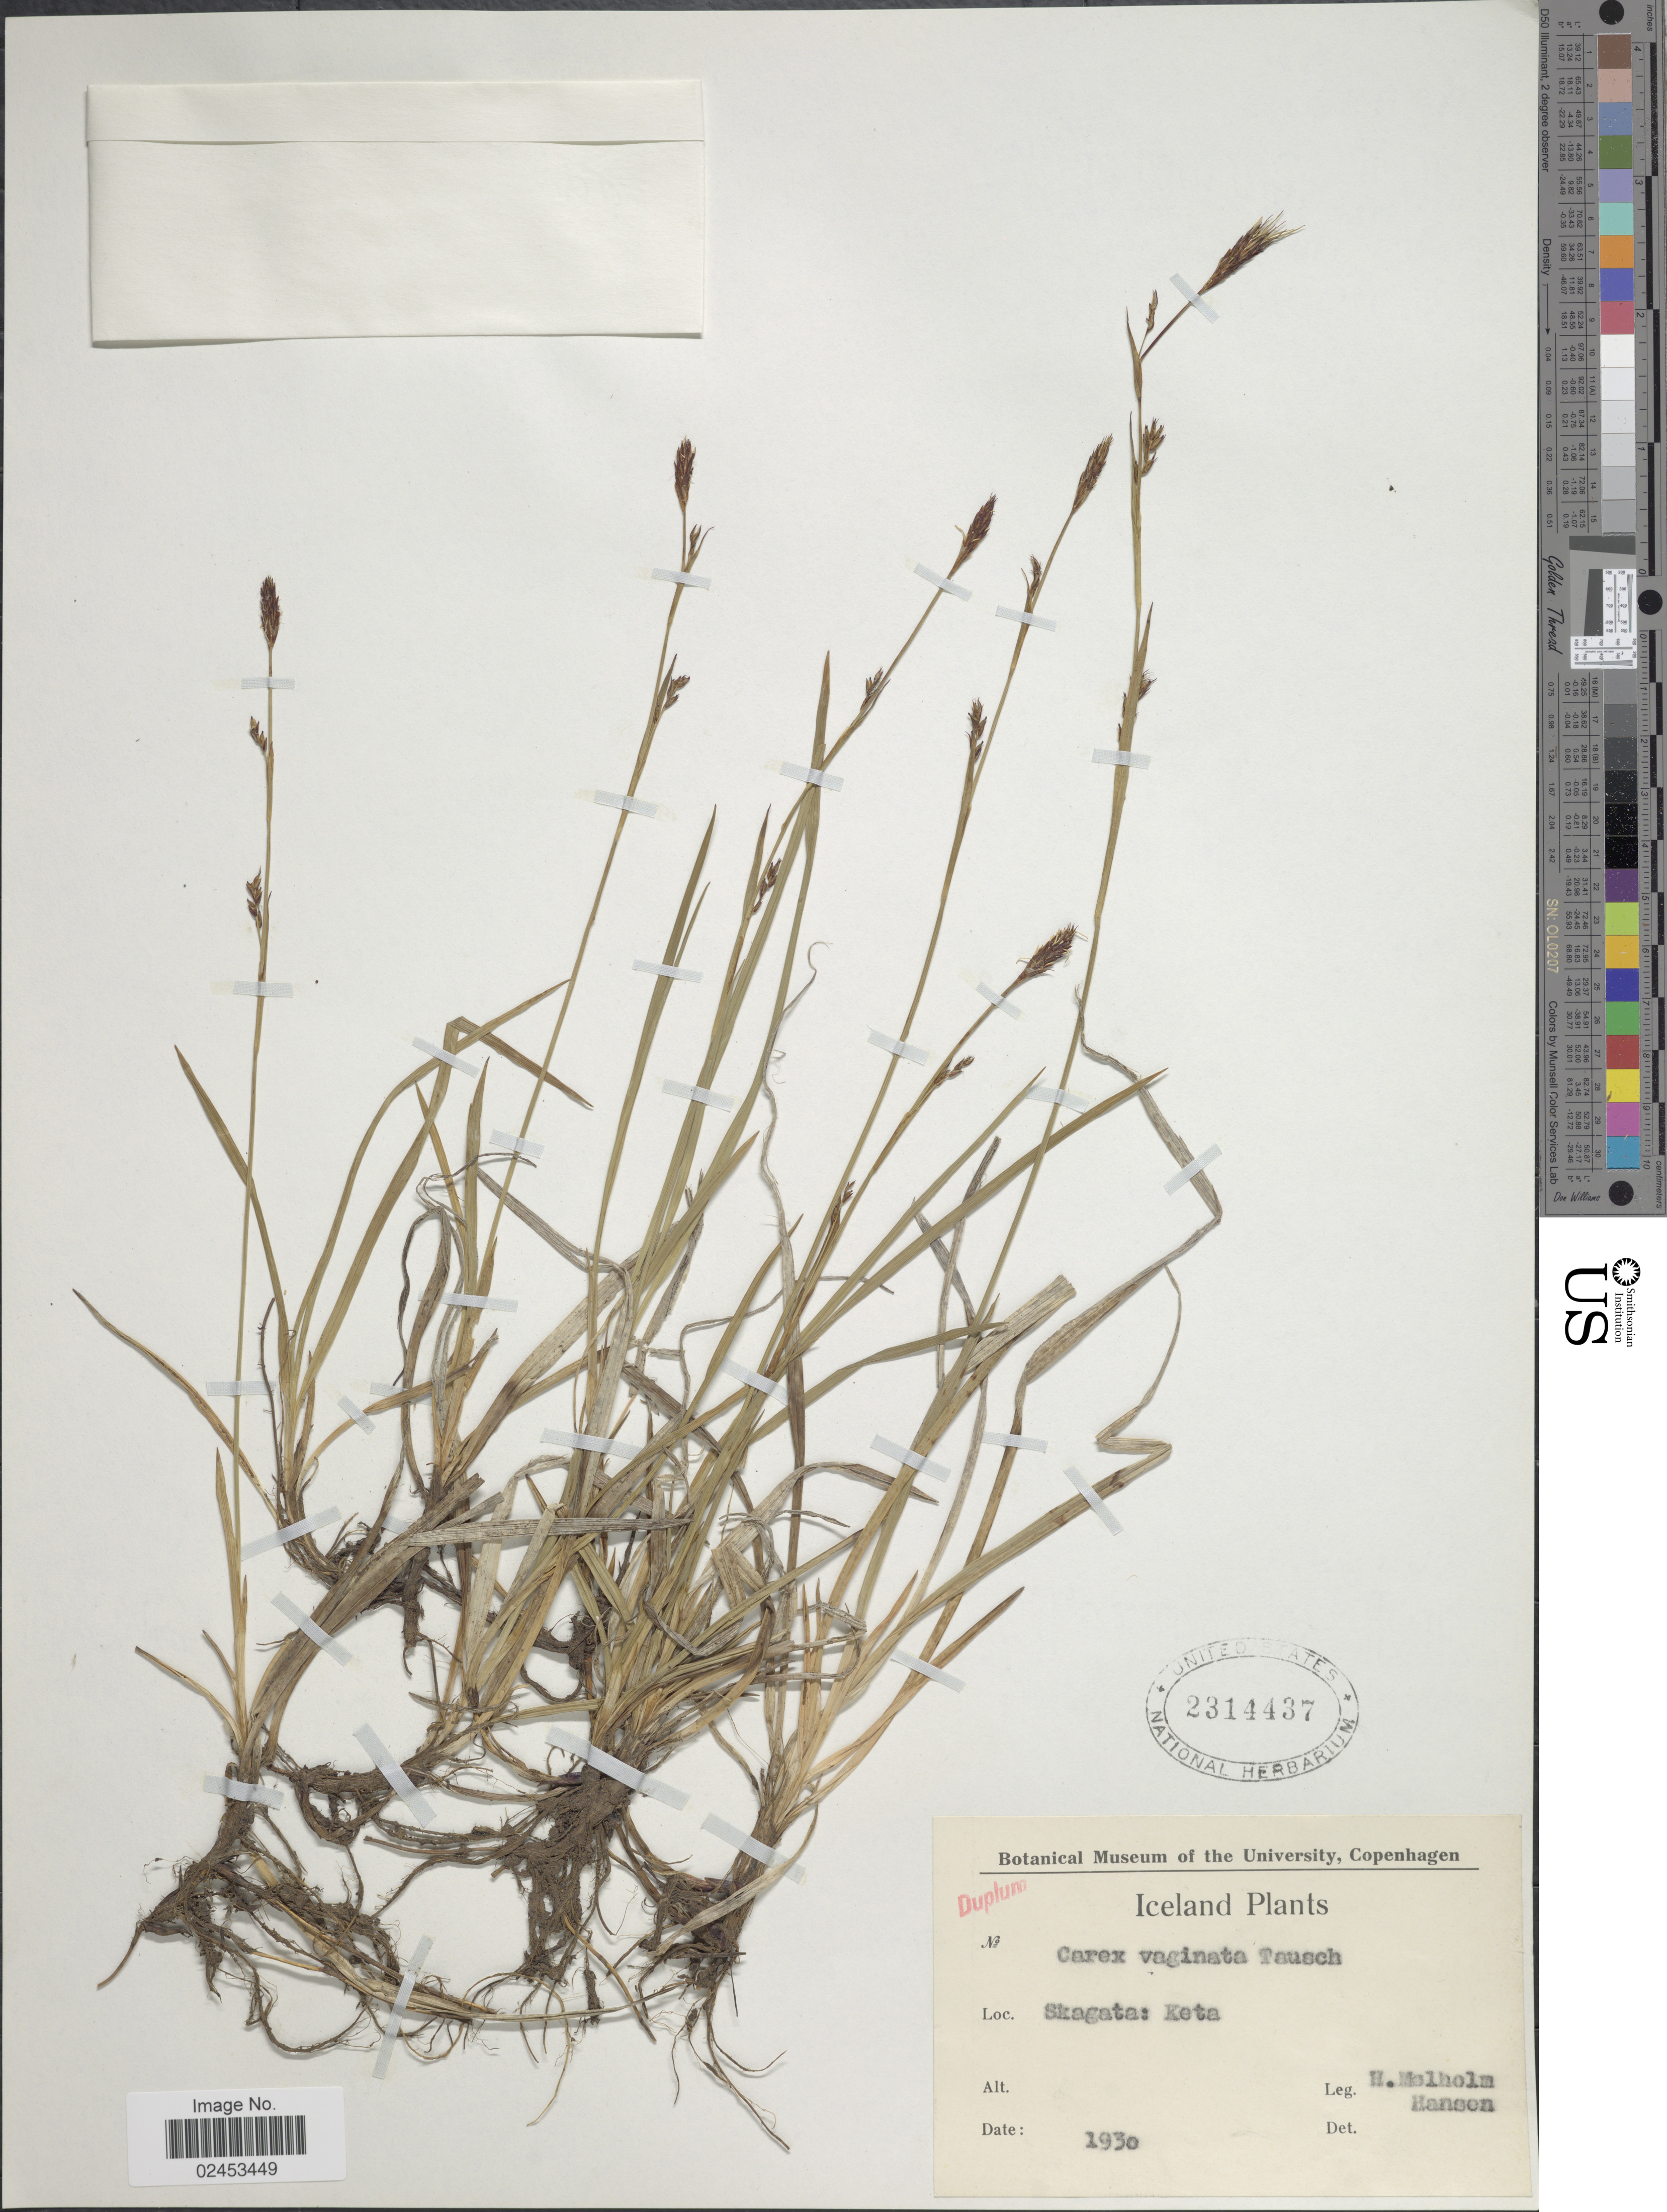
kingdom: Plantae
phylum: Tracheophyta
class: Liliopsida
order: Poales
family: Cyperaceae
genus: Carex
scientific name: Carex vaginata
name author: Tausch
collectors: H. Molholm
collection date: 1930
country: Iceland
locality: Skagata: Keta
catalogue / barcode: US 2314437